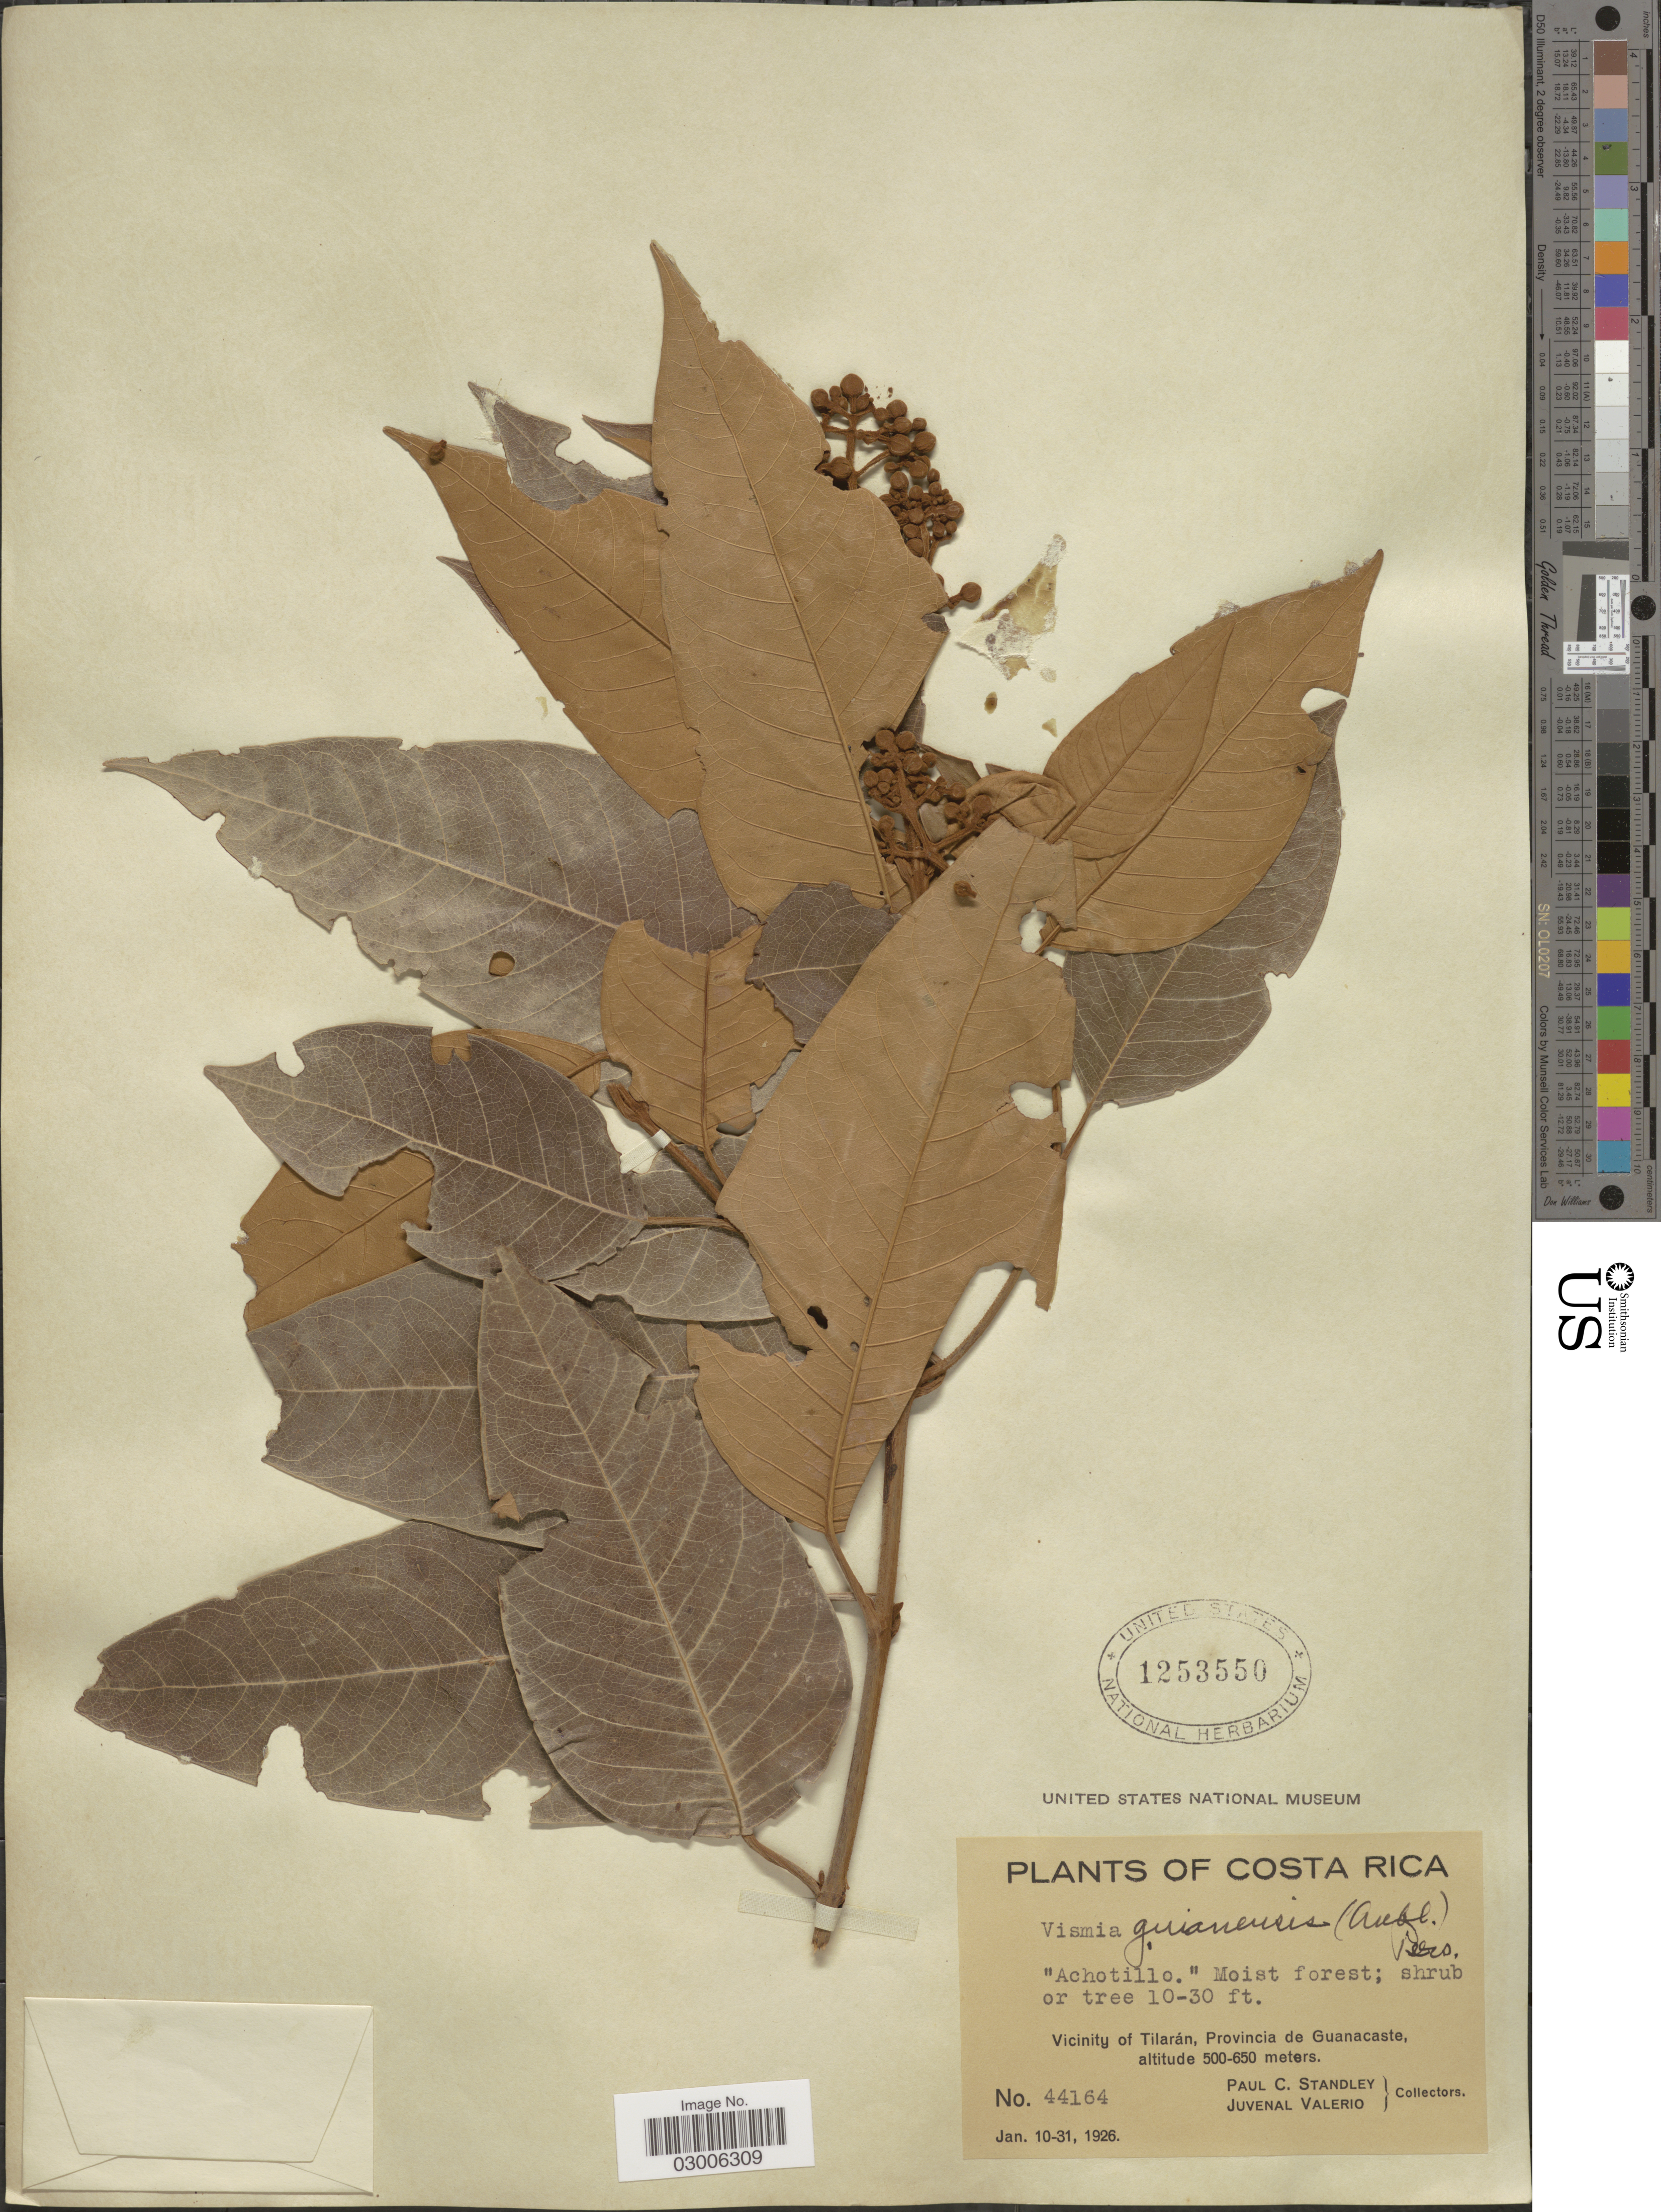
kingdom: Plantae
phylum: Tracheophyta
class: Magnoliopsida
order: Malpighiales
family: Hypericaceae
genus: Vismia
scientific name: Vismia guianensis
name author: (Aubl.) Pers.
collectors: P. C. Standley & J. Valerio R.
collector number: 44164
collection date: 1926-01-10/1926-01-31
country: Costa Rica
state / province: Guanacaste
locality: Vicinity of Tilarán.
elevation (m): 500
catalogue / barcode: US 1253550